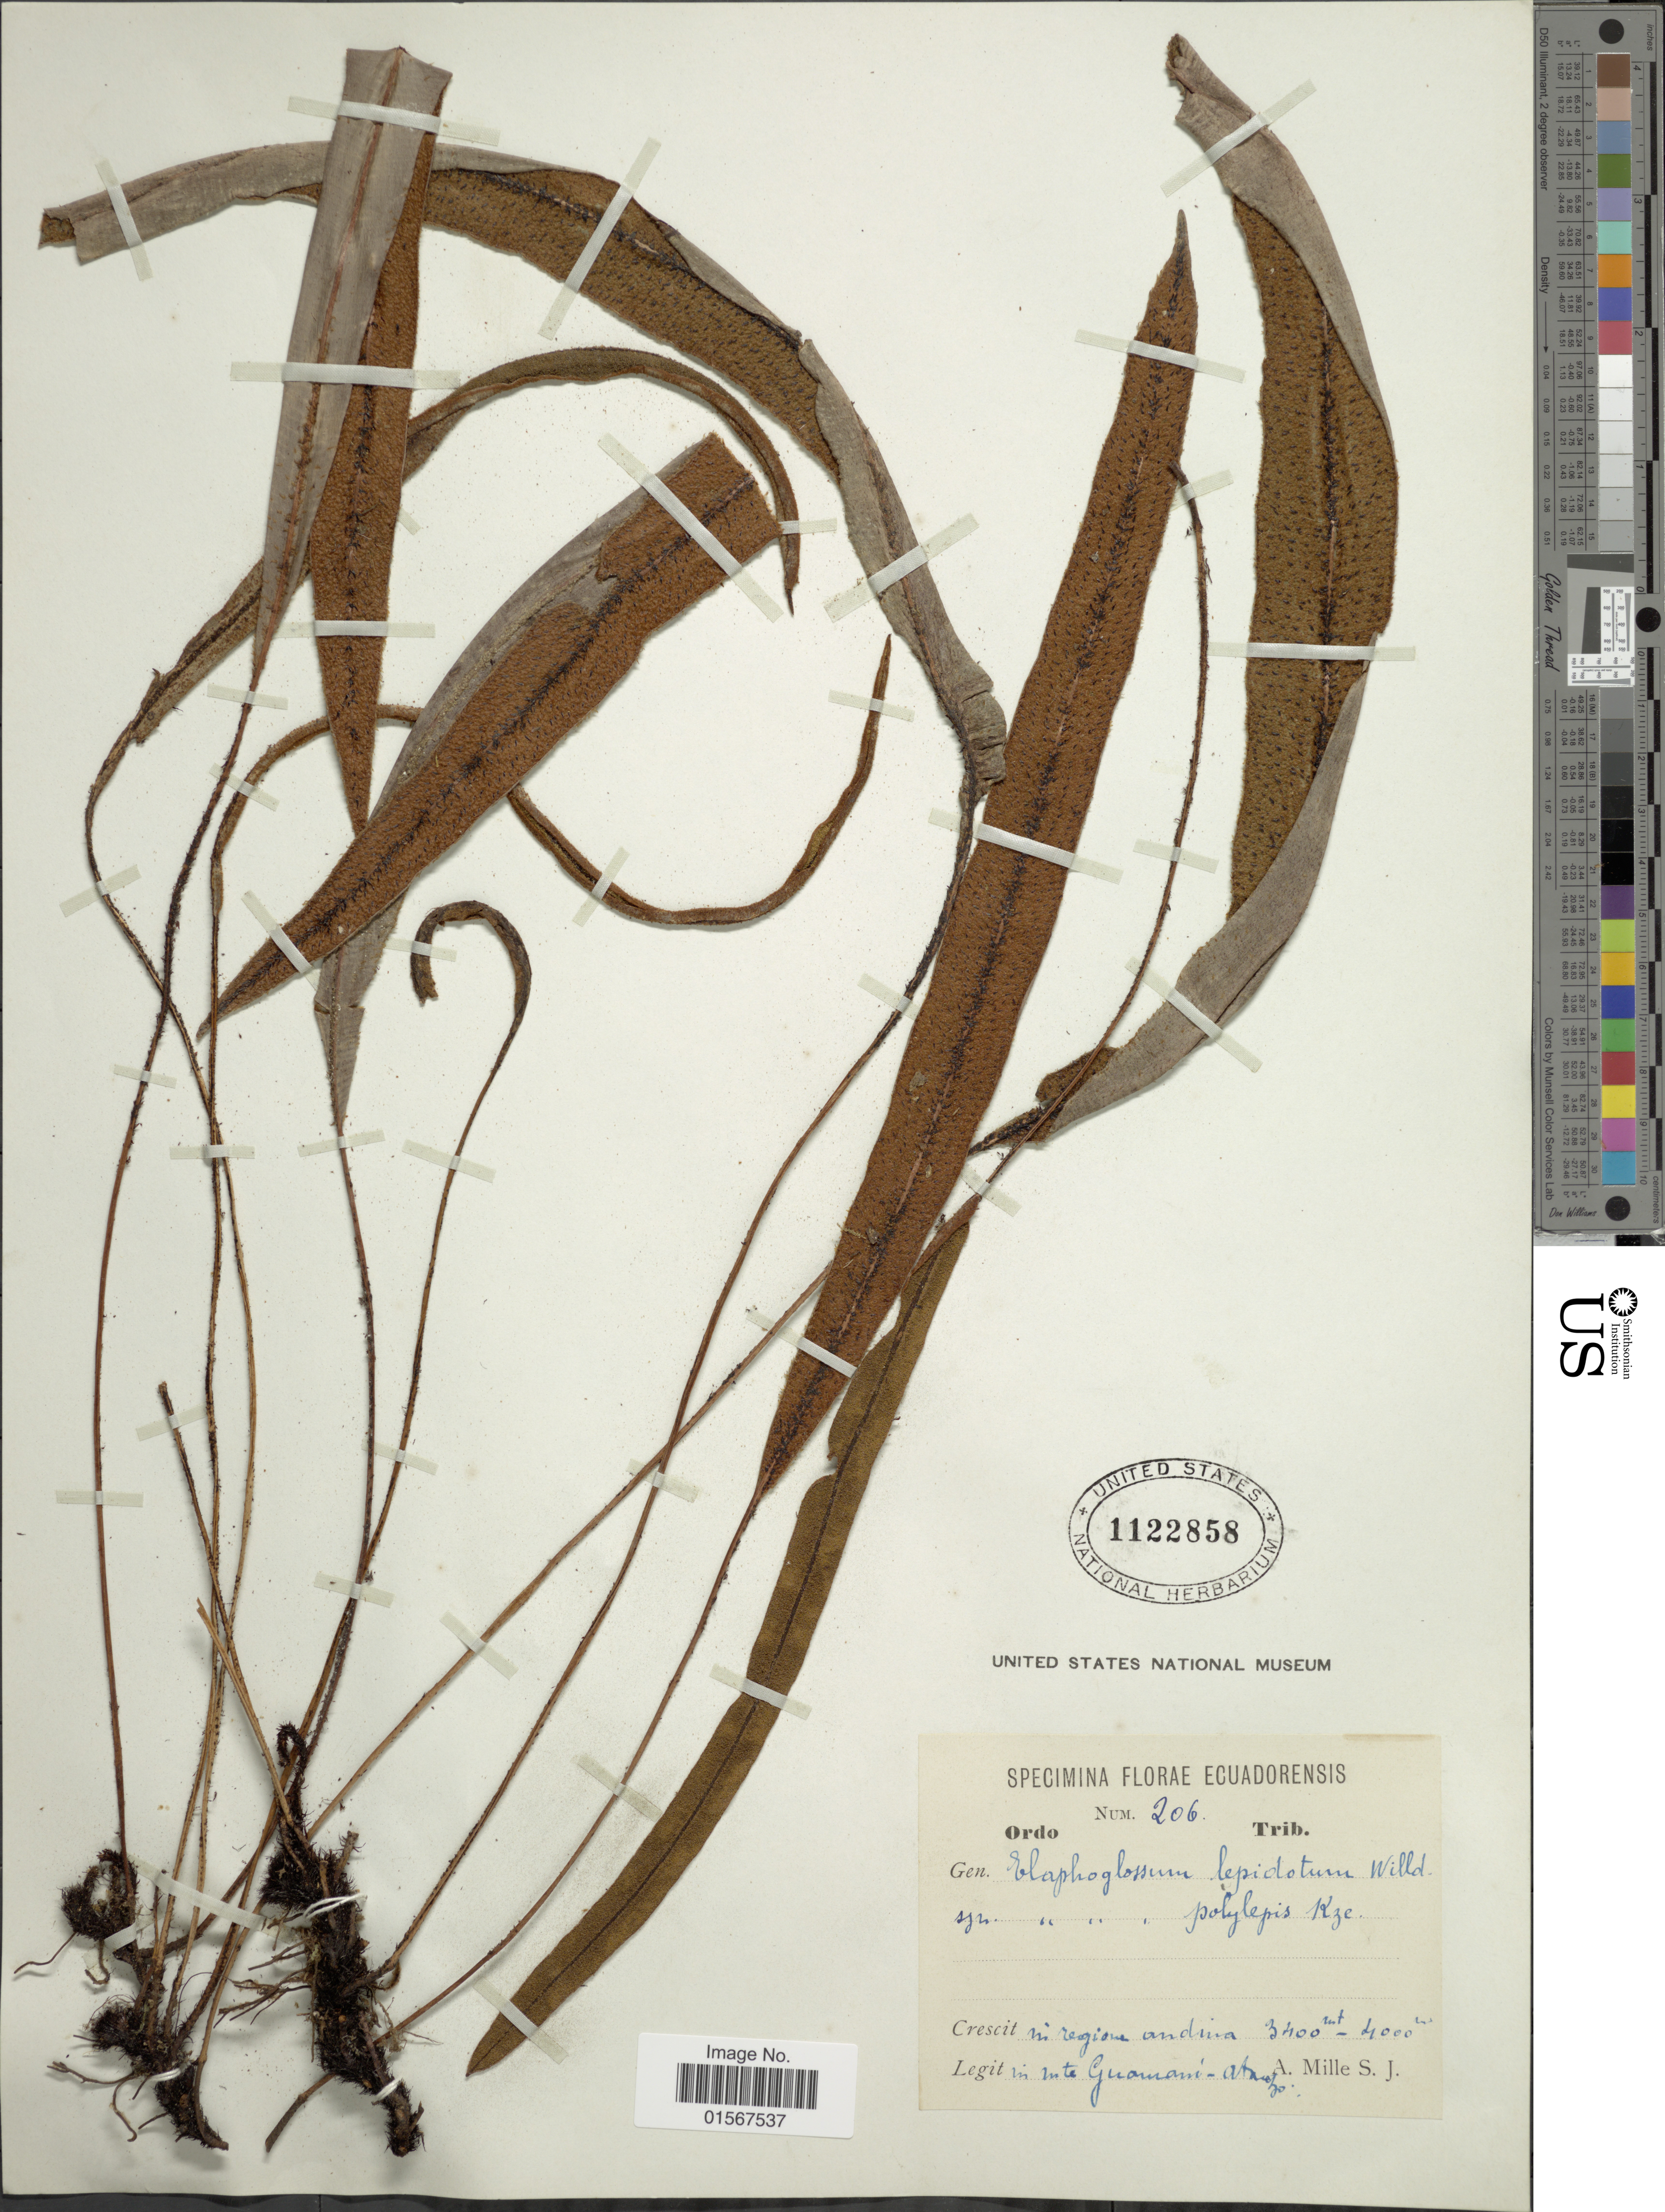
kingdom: Plantae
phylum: Tracheophyta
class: Polypodiopsida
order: Polypodiales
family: Dryopteridaceae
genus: Elaphoglossum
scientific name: Elaphoglossum rimbachii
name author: (Sodiro) Christ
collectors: A. Mille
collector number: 206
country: Ecuador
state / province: Pichincha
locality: Ecuadorensis, in region andina, in mts Guamani - Atacazo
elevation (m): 3400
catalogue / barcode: US 1122858